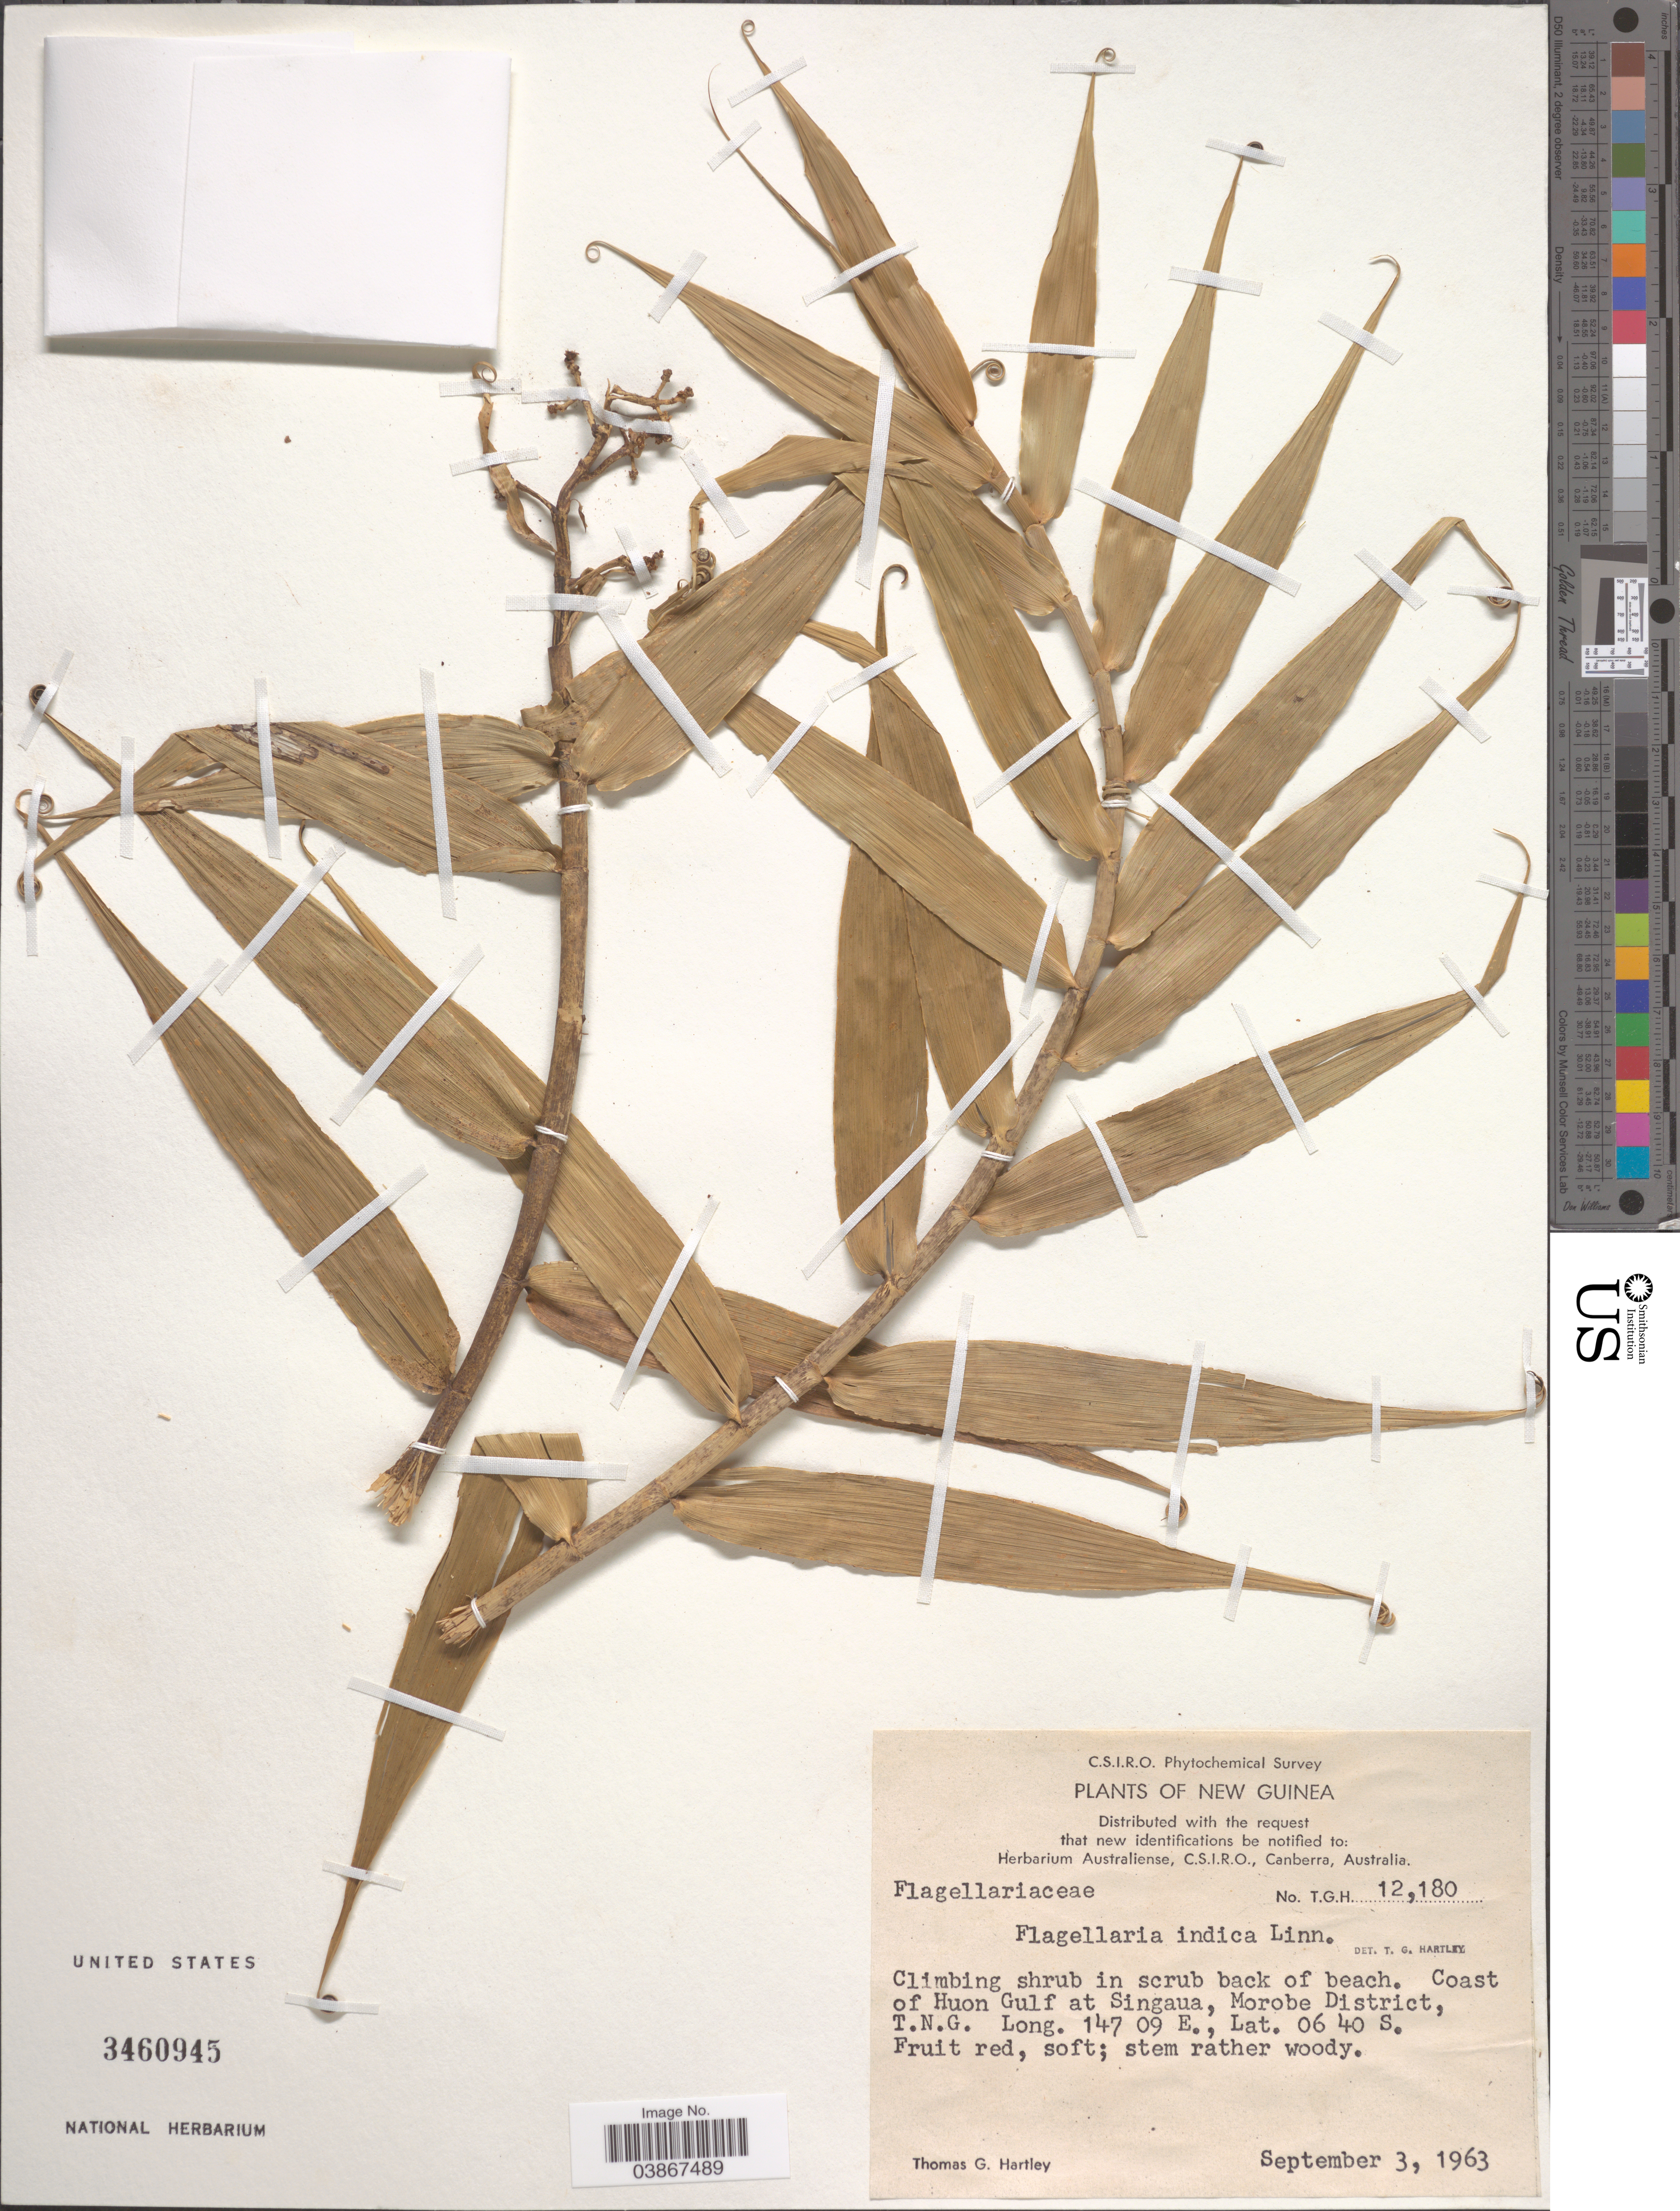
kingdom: Plantae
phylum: Tracheophyta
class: Liliopsida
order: Poales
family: Flagellariaceae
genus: Flagellaria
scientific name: Flagellaria indica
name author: L.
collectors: T. G. Hartley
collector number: TGH 12180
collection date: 1963-09-03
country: Papua New Guinea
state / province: Morobe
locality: New Guinea. Coast of Huon Gulf at Singaua, Morobe District, T.N.G.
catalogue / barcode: US 3460945